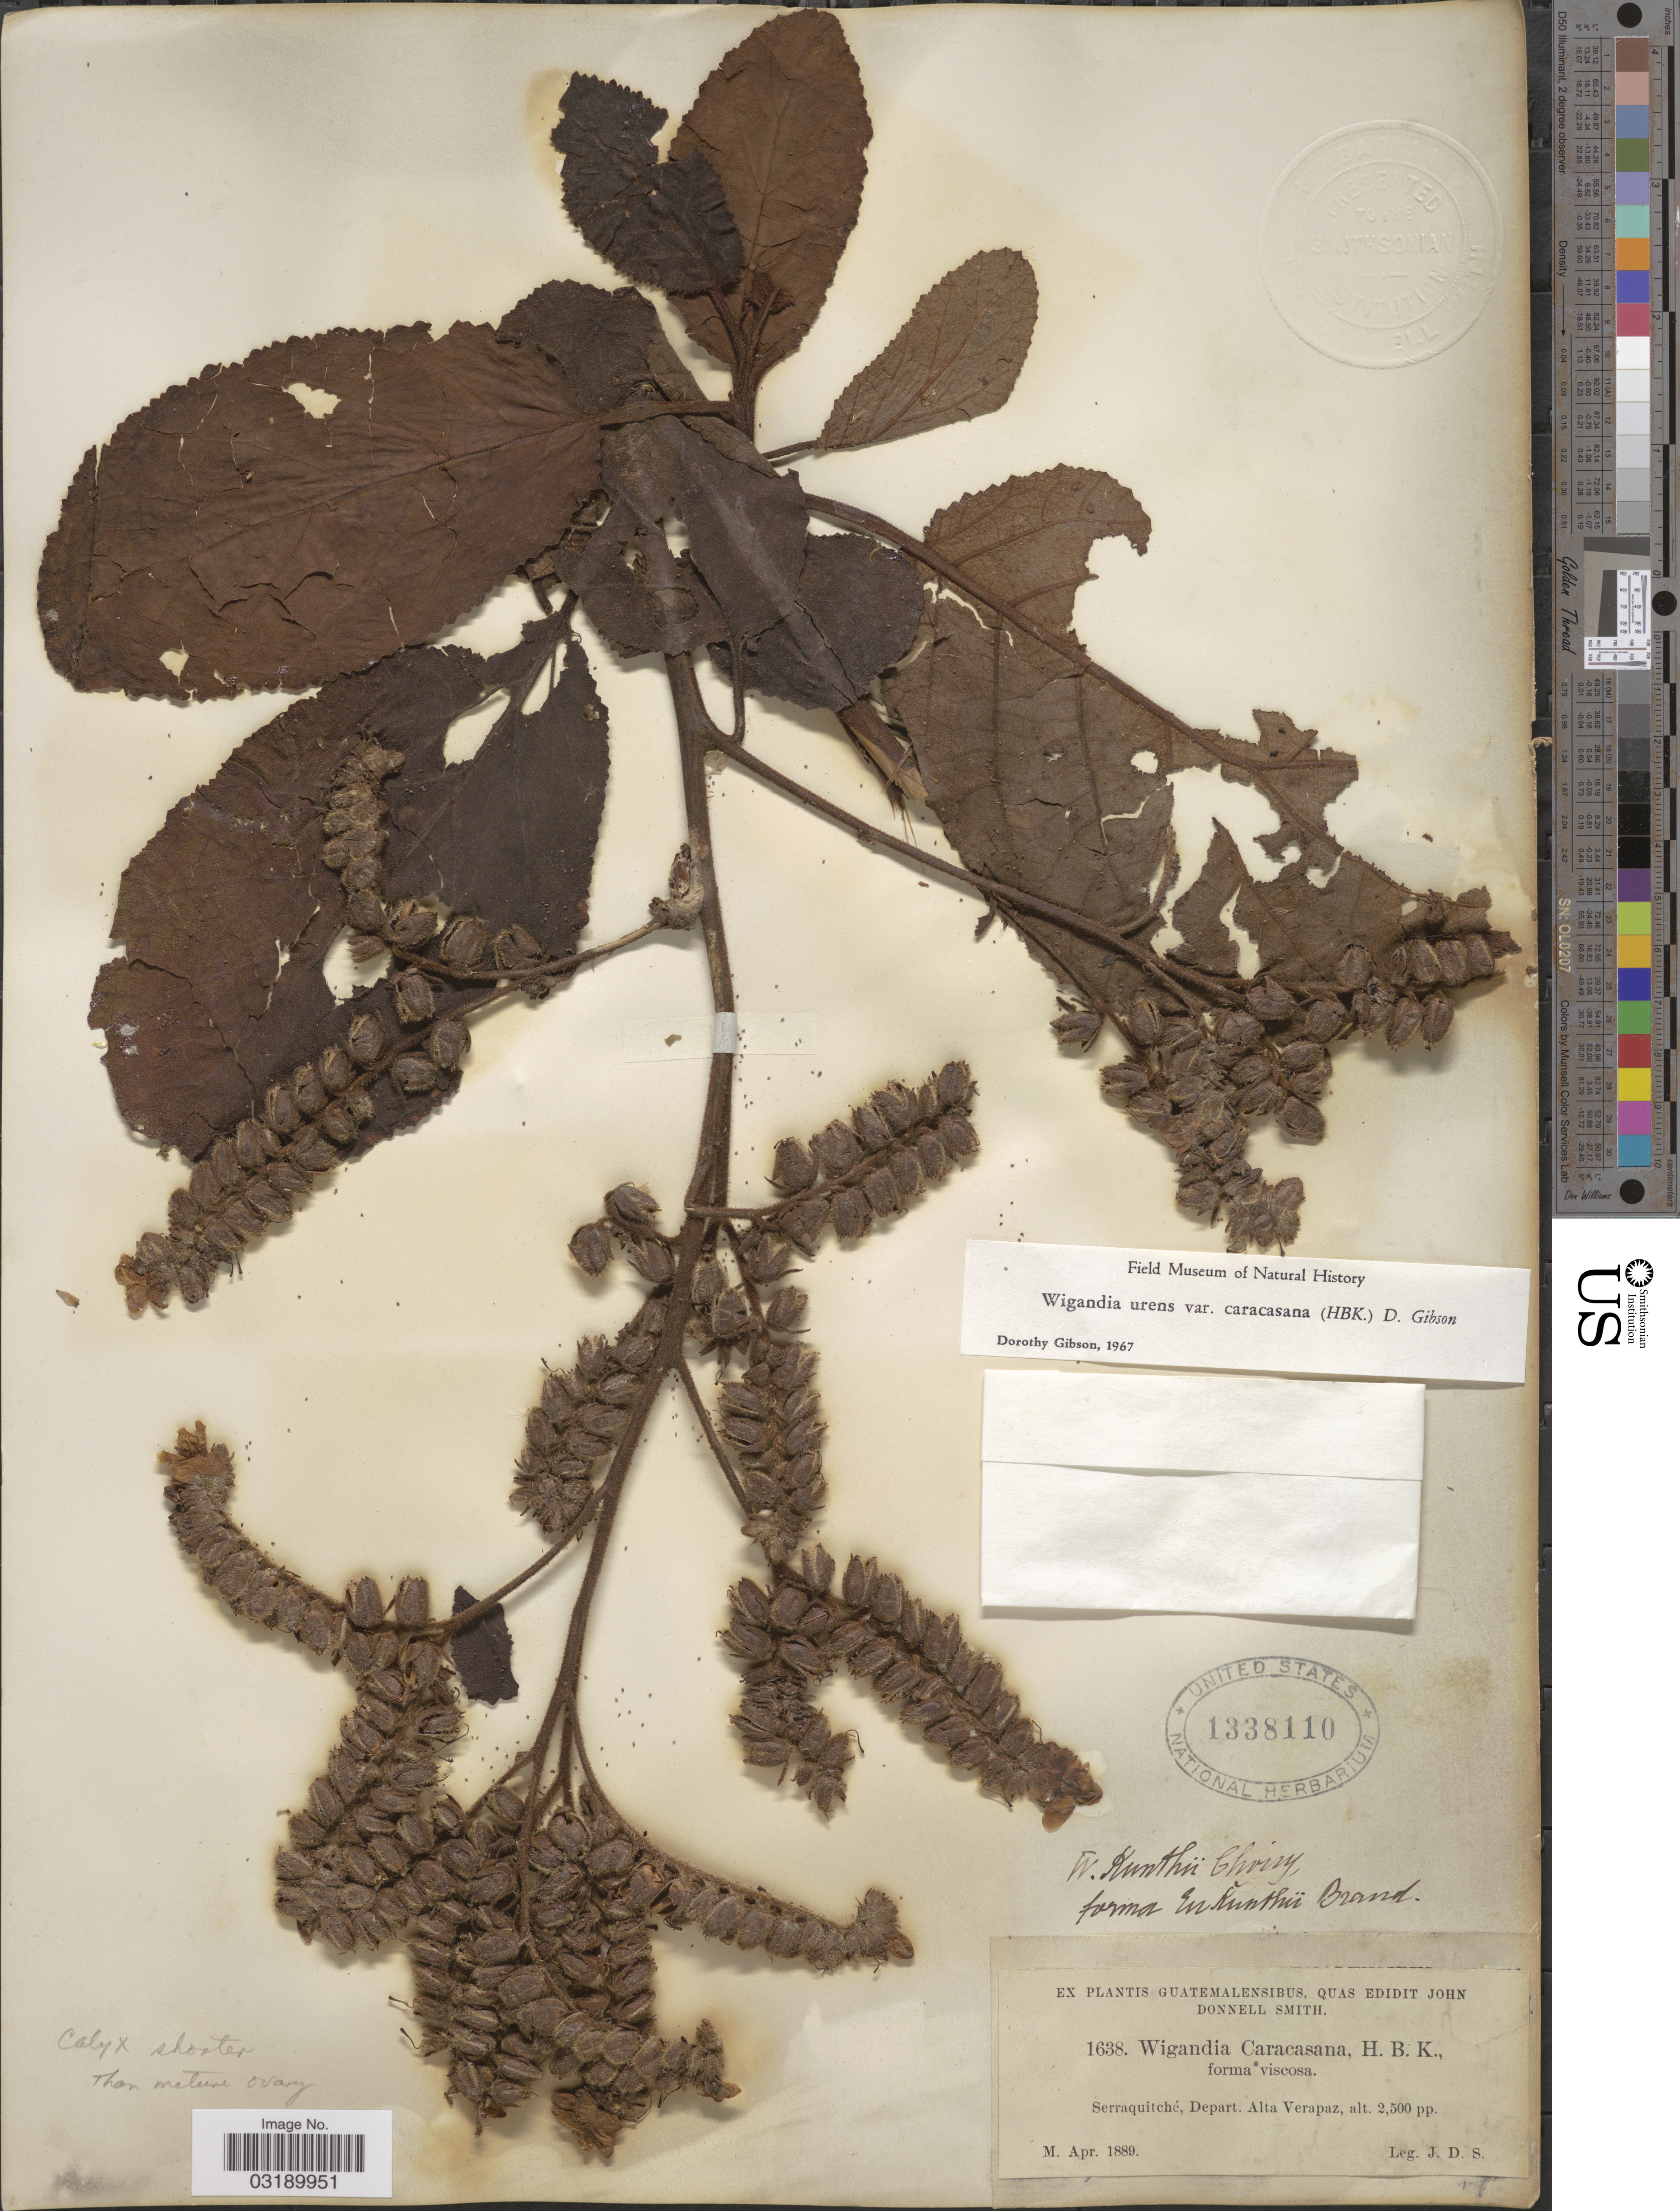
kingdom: Plantae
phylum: Tracheophyta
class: Magnoliopsida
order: Boraginales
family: Namaceae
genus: Wigandia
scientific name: Wigandia urens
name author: (Ruiz & Pav.) Kunth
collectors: J. Donnell Smith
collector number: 1638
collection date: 1889-04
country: Guatemala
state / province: Alta Verapaz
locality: Serraquitché, Depart. Alta Verapaz.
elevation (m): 762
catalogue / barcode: US 1338110